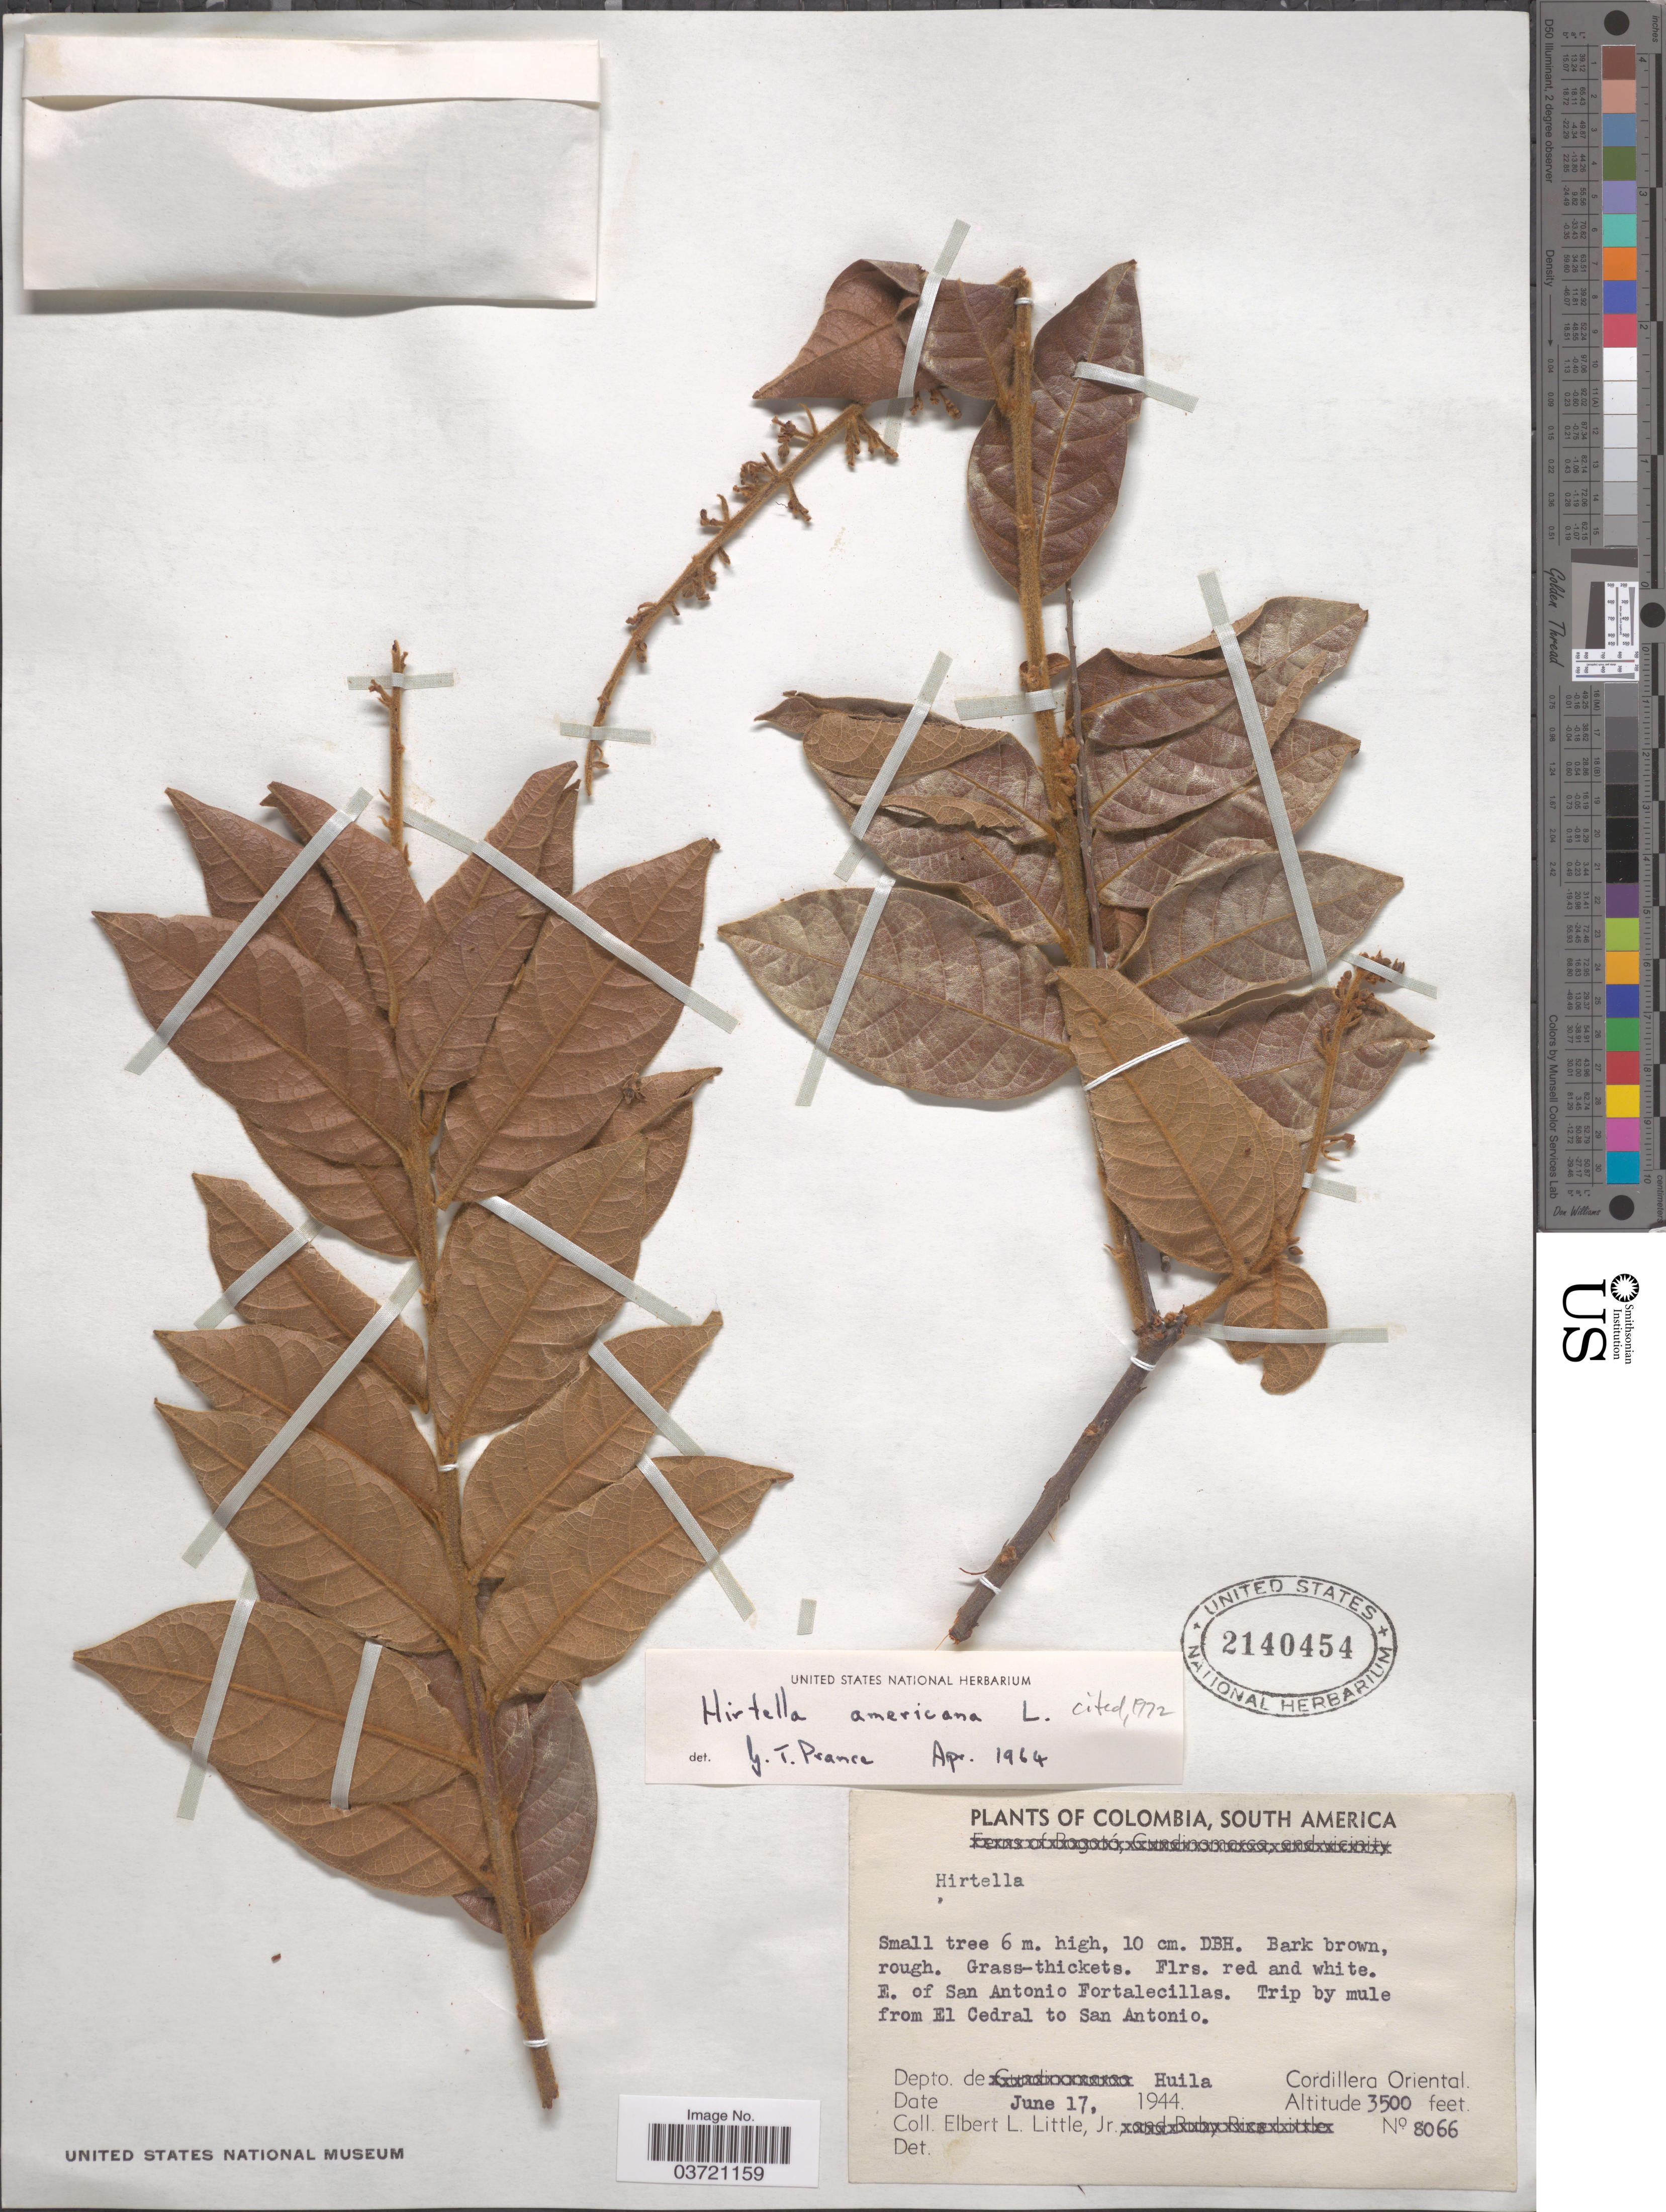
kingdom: Plantae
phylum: Tracheophyta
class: Magnoliopsida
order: Malpighiales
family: Chrysobalanaceae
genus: Hirtella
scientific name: Hirtella americana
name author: L.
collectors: E. L. Little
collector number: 8066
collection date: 1944-06-17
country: Colombia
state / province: Huila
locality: E. of San Antonio Fortalecillas. Trip by mule from El Cedral to San Antonio. Depto. de Huila. Cordillera Oriental.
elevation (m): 1067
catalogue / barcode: US 2140454